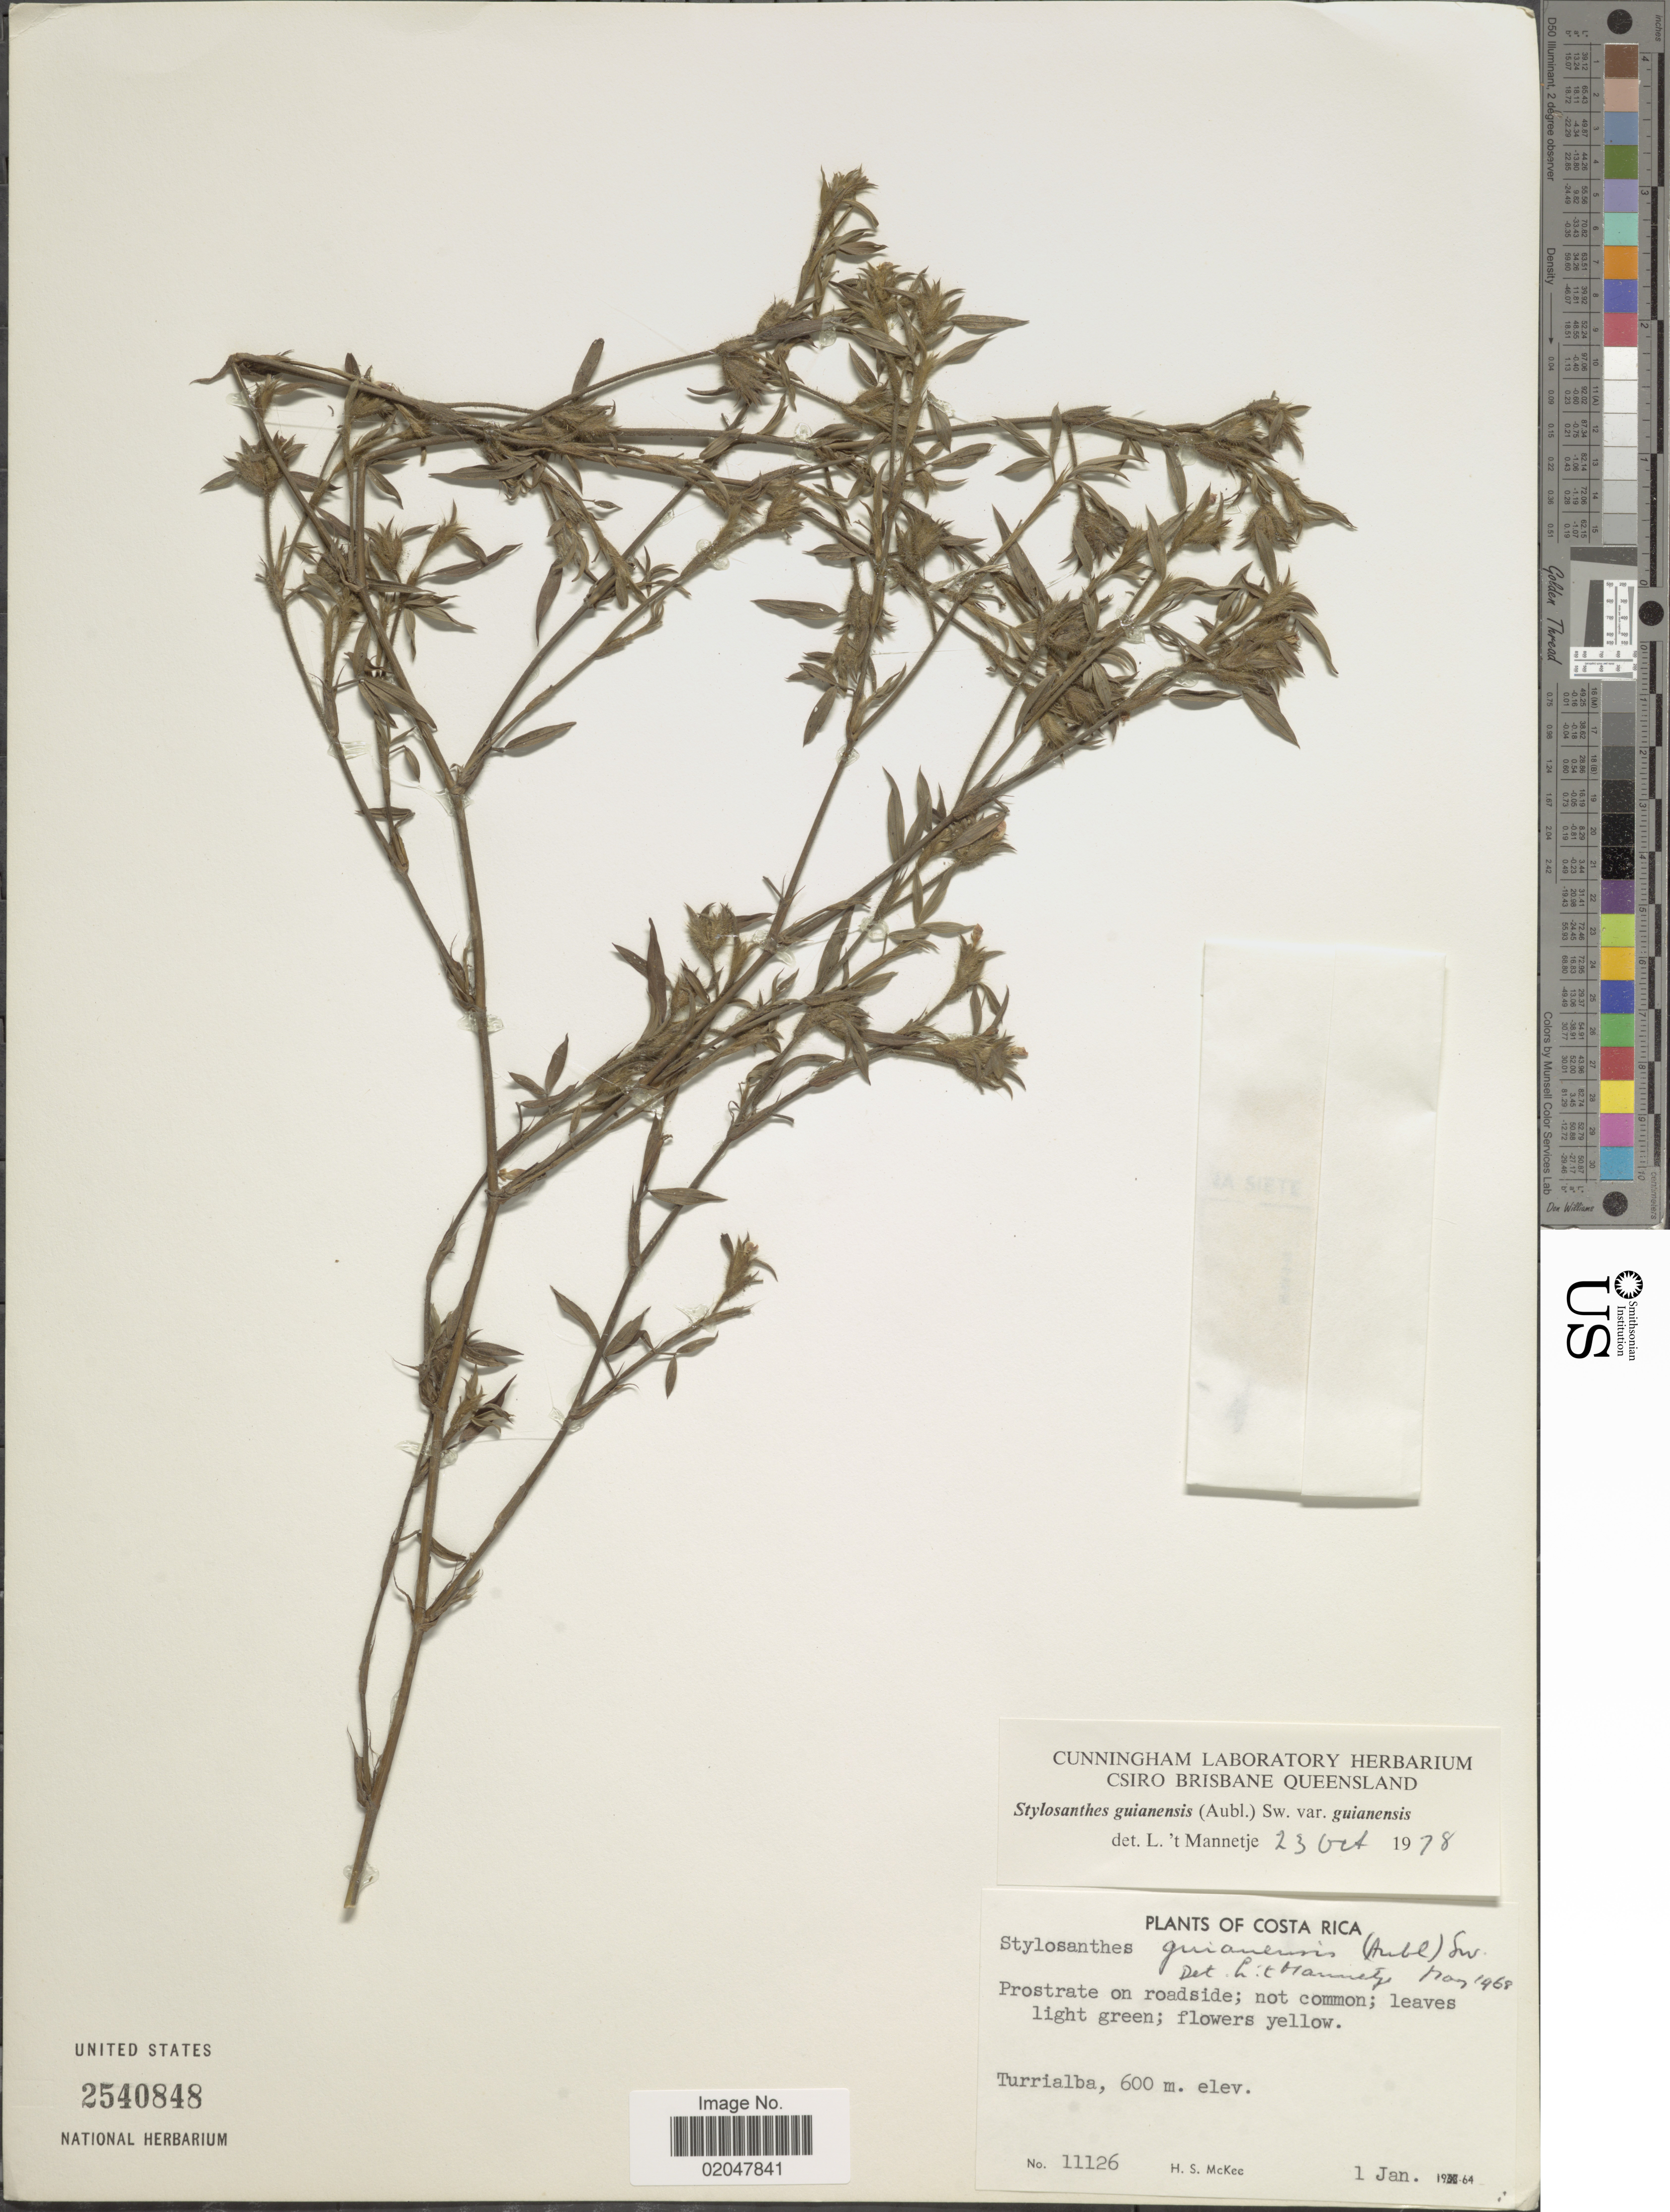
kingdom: Plantae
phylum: Tracheophyta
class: Magnoliopsida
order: Fabales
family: Fabaceae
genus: Stylosanthes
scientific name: Stylosanthes guianensis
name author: (Aubl.) Sw.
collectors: H. S. McKee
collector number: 11126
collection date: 1964-01-01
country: Costa Rica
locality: Turrialba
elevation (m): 600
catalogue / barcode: US 2540848